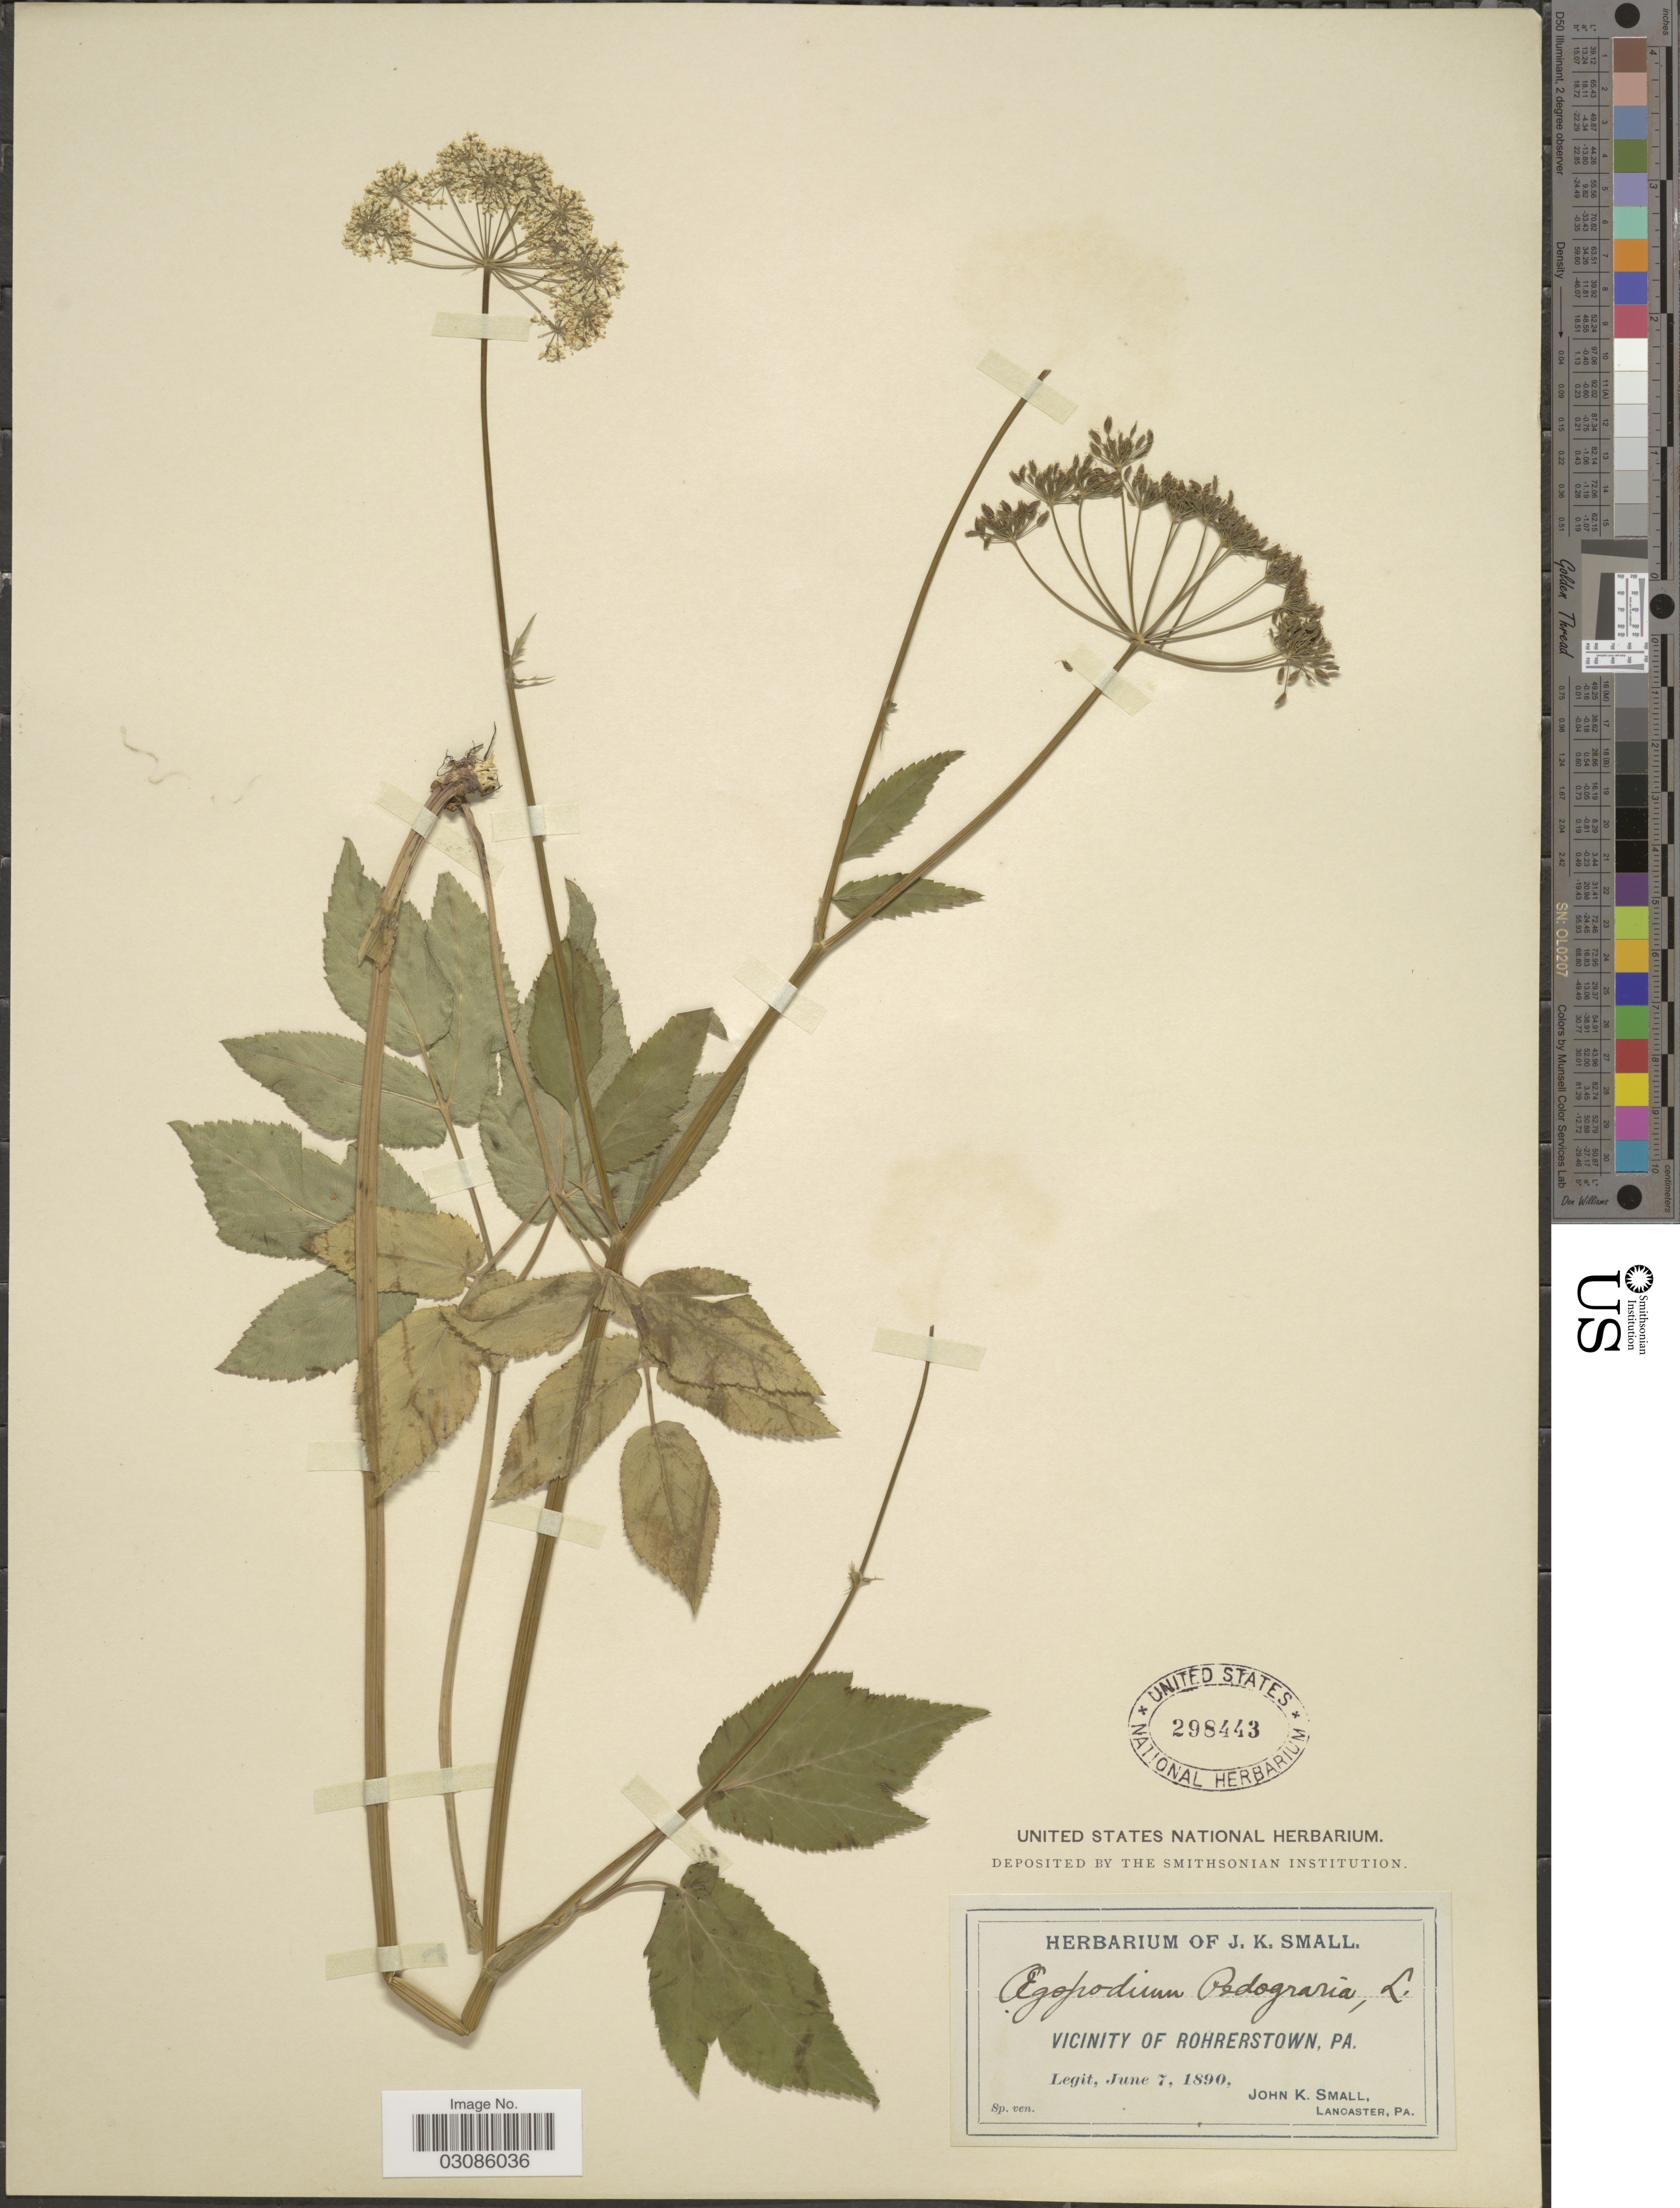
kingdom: Plantae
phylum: Tracheophyta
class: Magnoliopsida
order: Apiales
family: Apiaceae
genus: Aegopodium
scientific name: Aegopodium podagraria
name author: L.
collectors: J. K. Small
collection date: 1890-06-07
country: United States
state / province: Pennsylvania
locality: Vicinity of Rohrerstown.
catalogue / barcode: US 298443